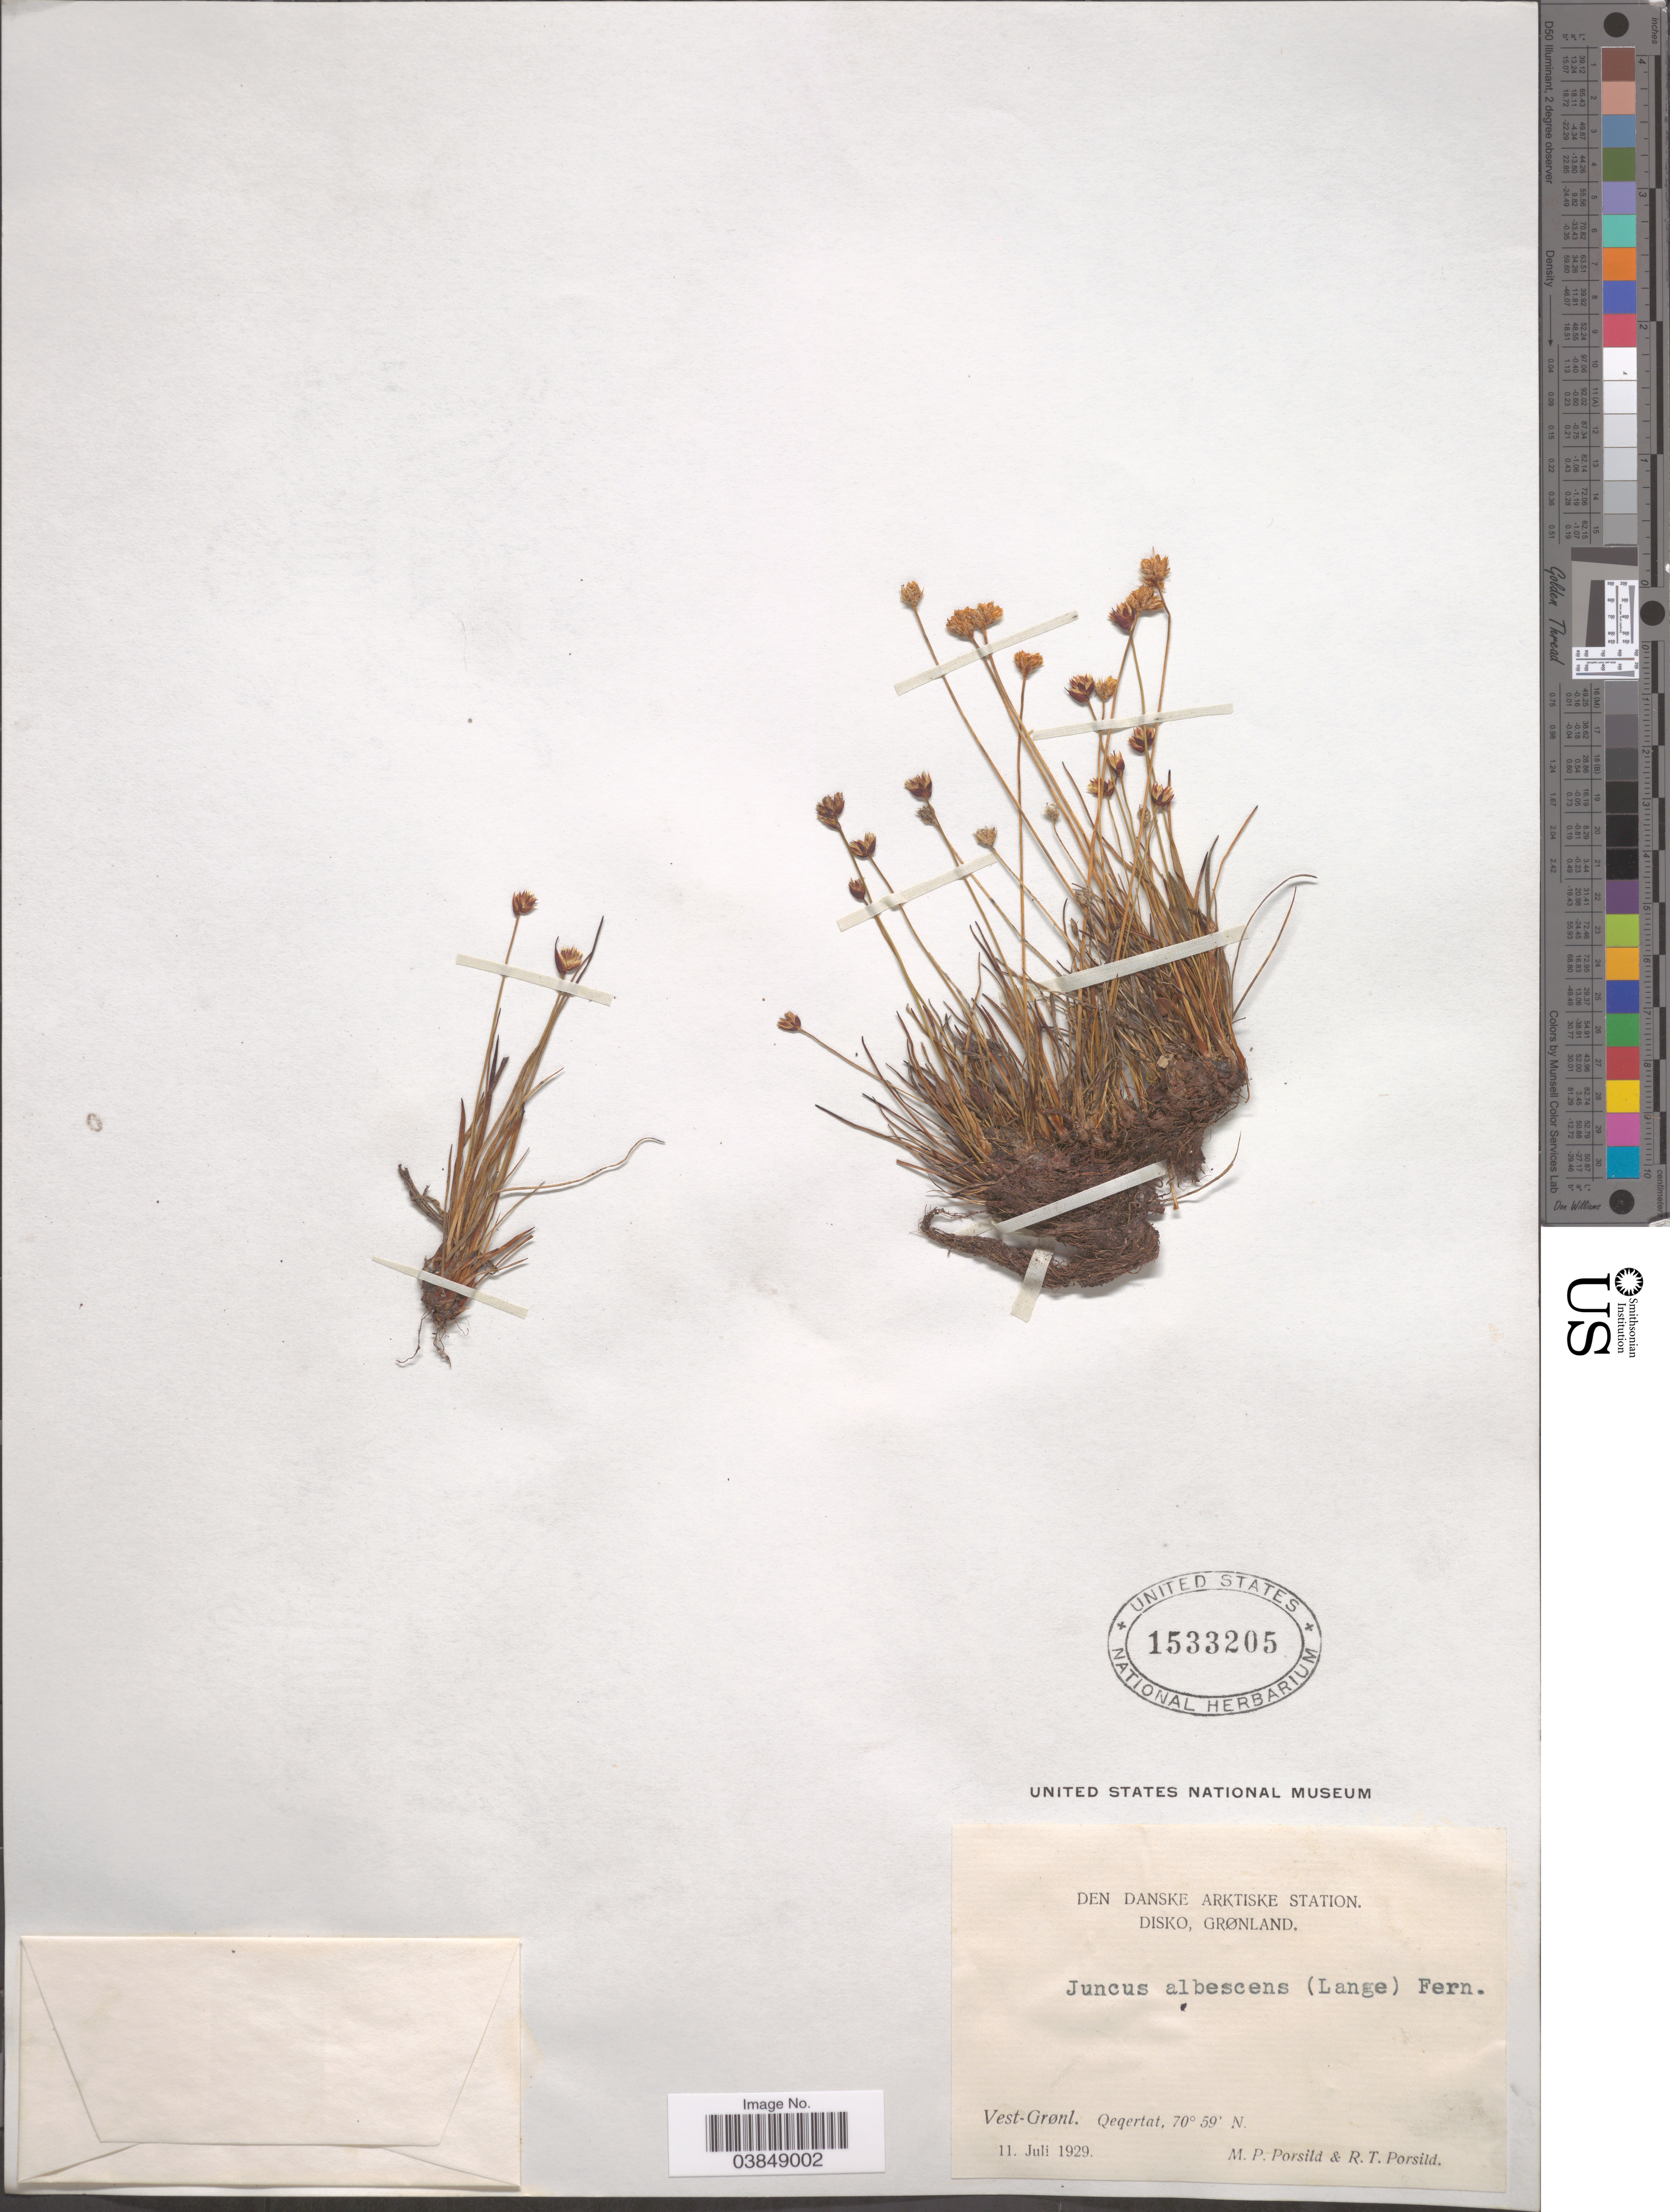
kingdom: Plantae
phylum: Tracheophyta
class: Liliopsida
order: Poales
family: Juncaceae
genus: Juncus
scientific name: Juncus albescens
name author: Fernald & Lange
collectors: M. P. Porsild & R. T. Porsild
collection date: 1929-07-11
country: Greenland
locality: Den Danske Arktiske Station. Disko, Grønland. Vest-Grønl. Qeqertat.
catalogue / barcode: US 1533205